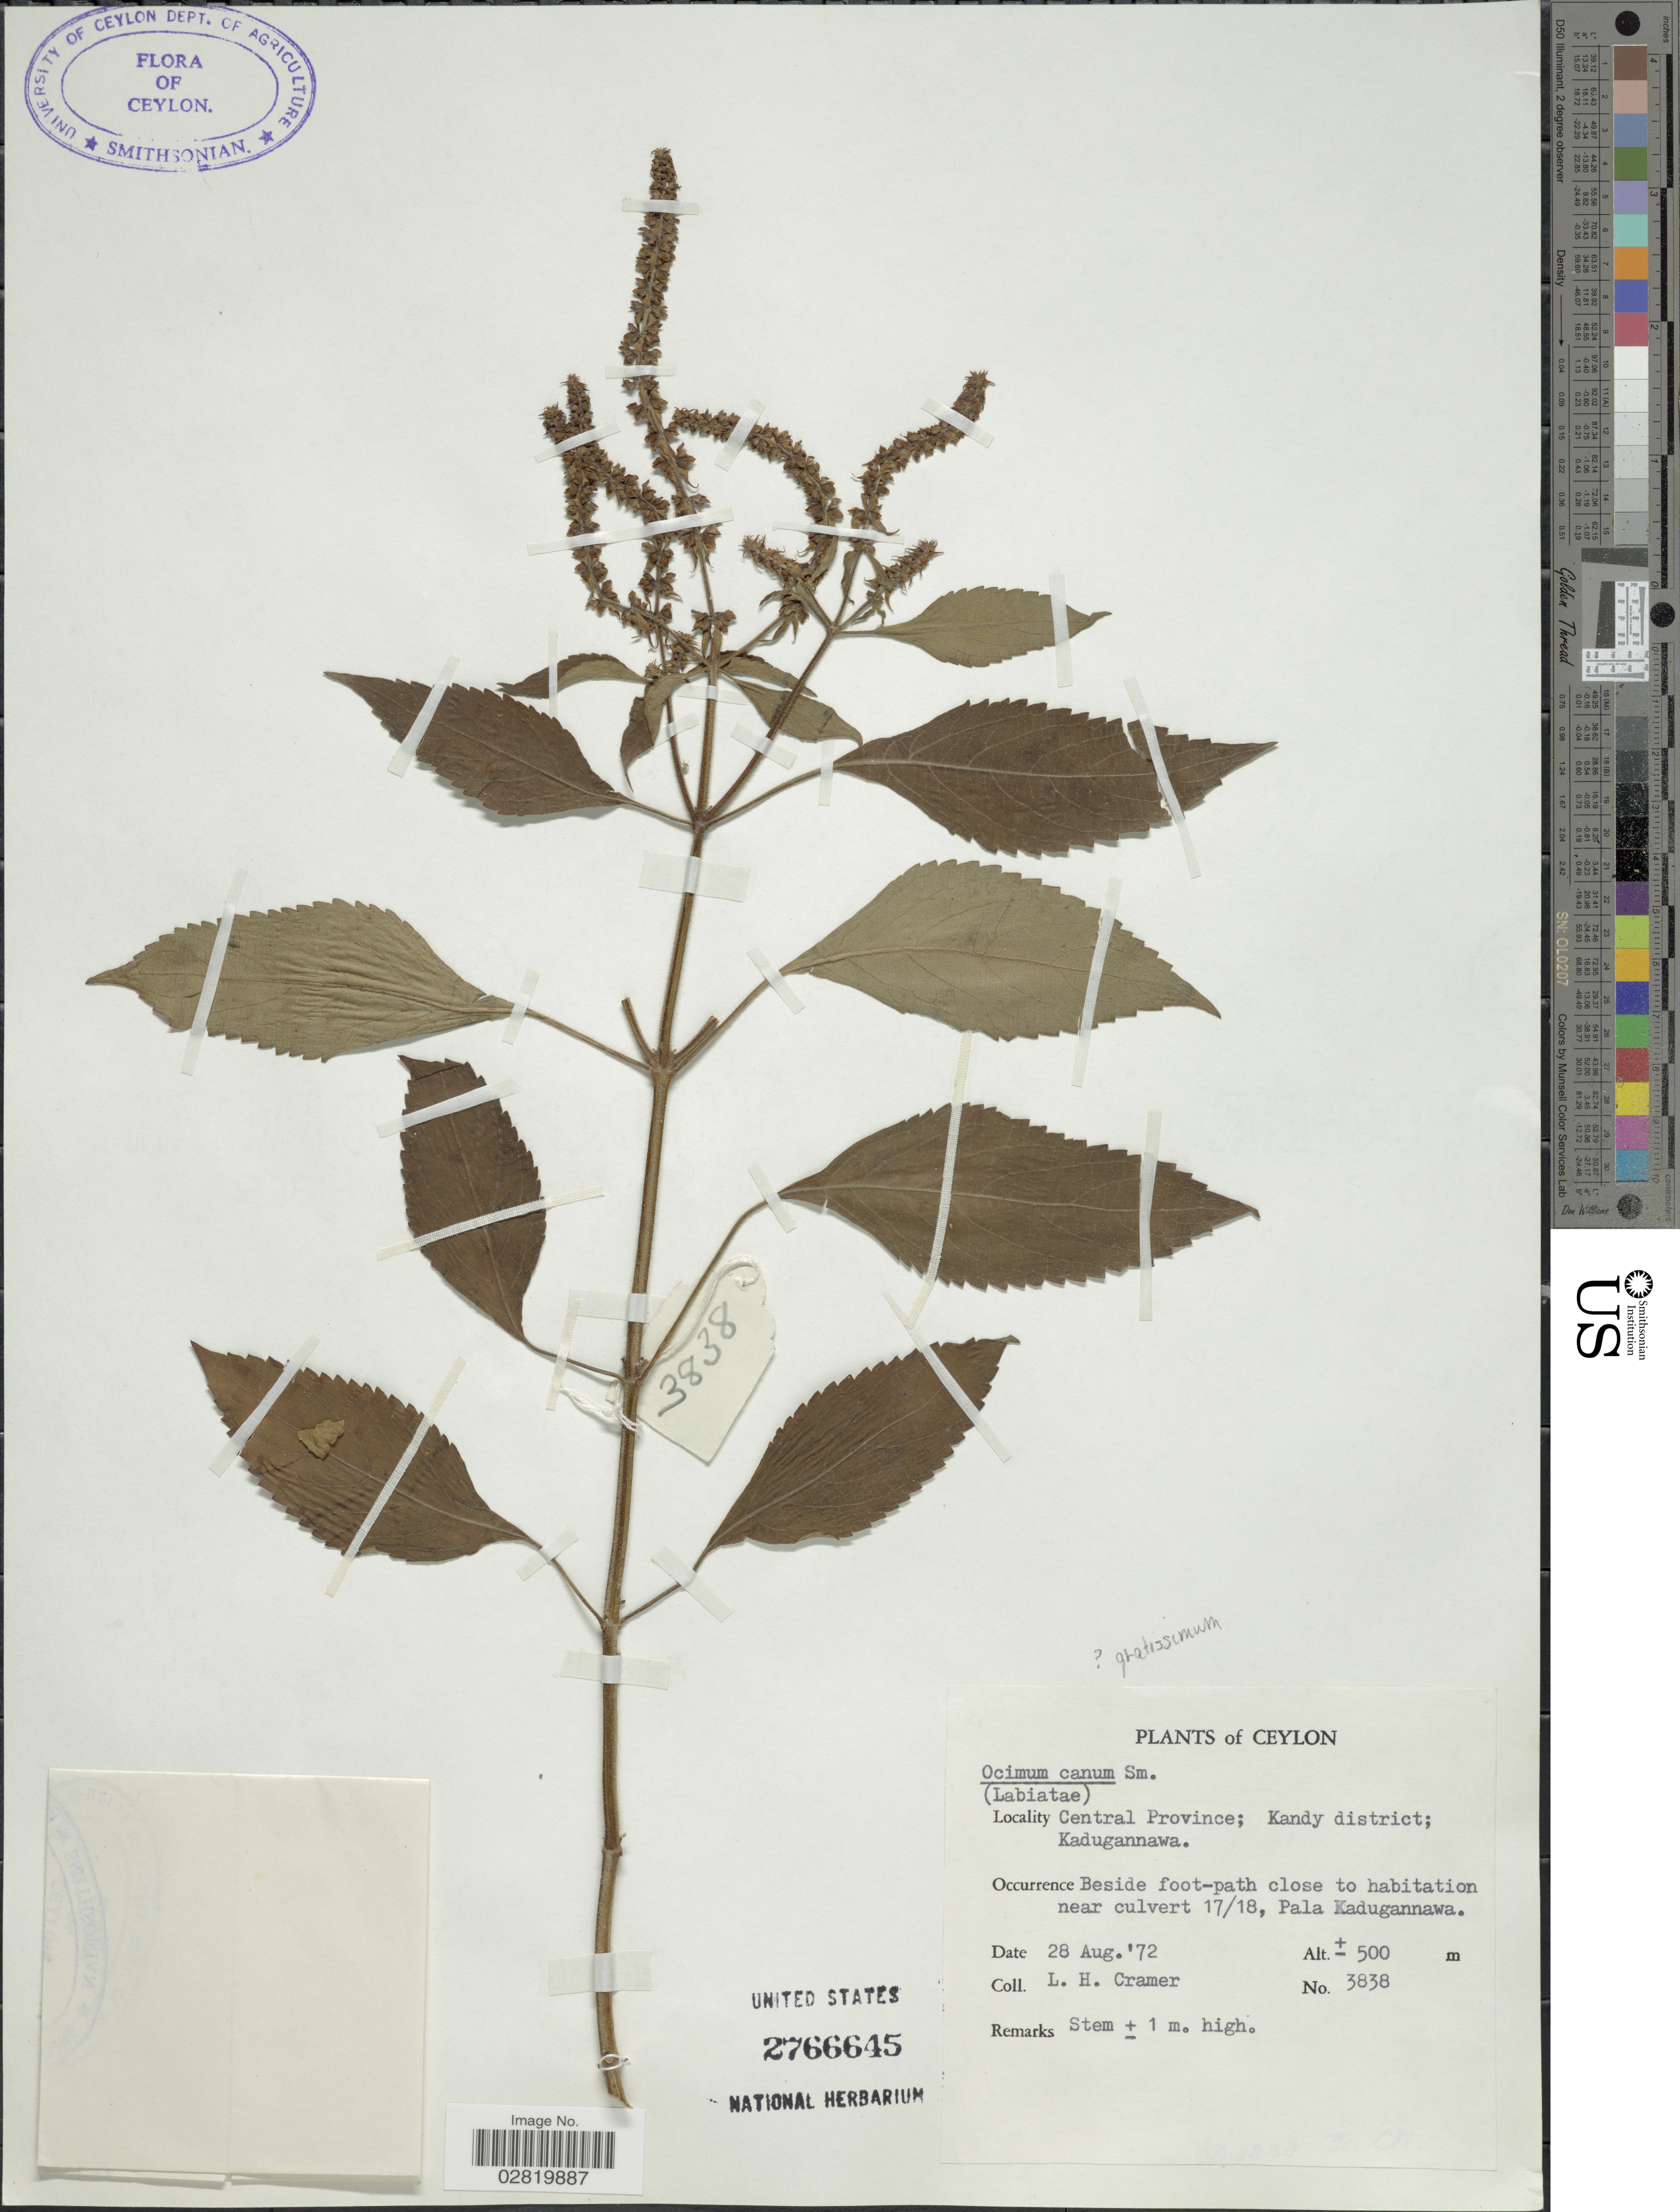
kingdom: Plantae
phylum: Tracheophyta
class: Magnoliopsida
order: Lamiales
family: Lamiaceae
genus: Ocimum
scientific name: Ocimum gratissimum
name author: L.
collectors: L. H. Cramer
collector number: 3838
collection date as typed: Transcribed d/m/y: 28/8/72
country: Sri Lanka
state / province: Central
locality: Ceylon, Central Province; Kandy District, Kadugannawa, near culvert 17/18, Pala Kadugannawa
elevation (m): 500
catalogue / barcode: US 2766645